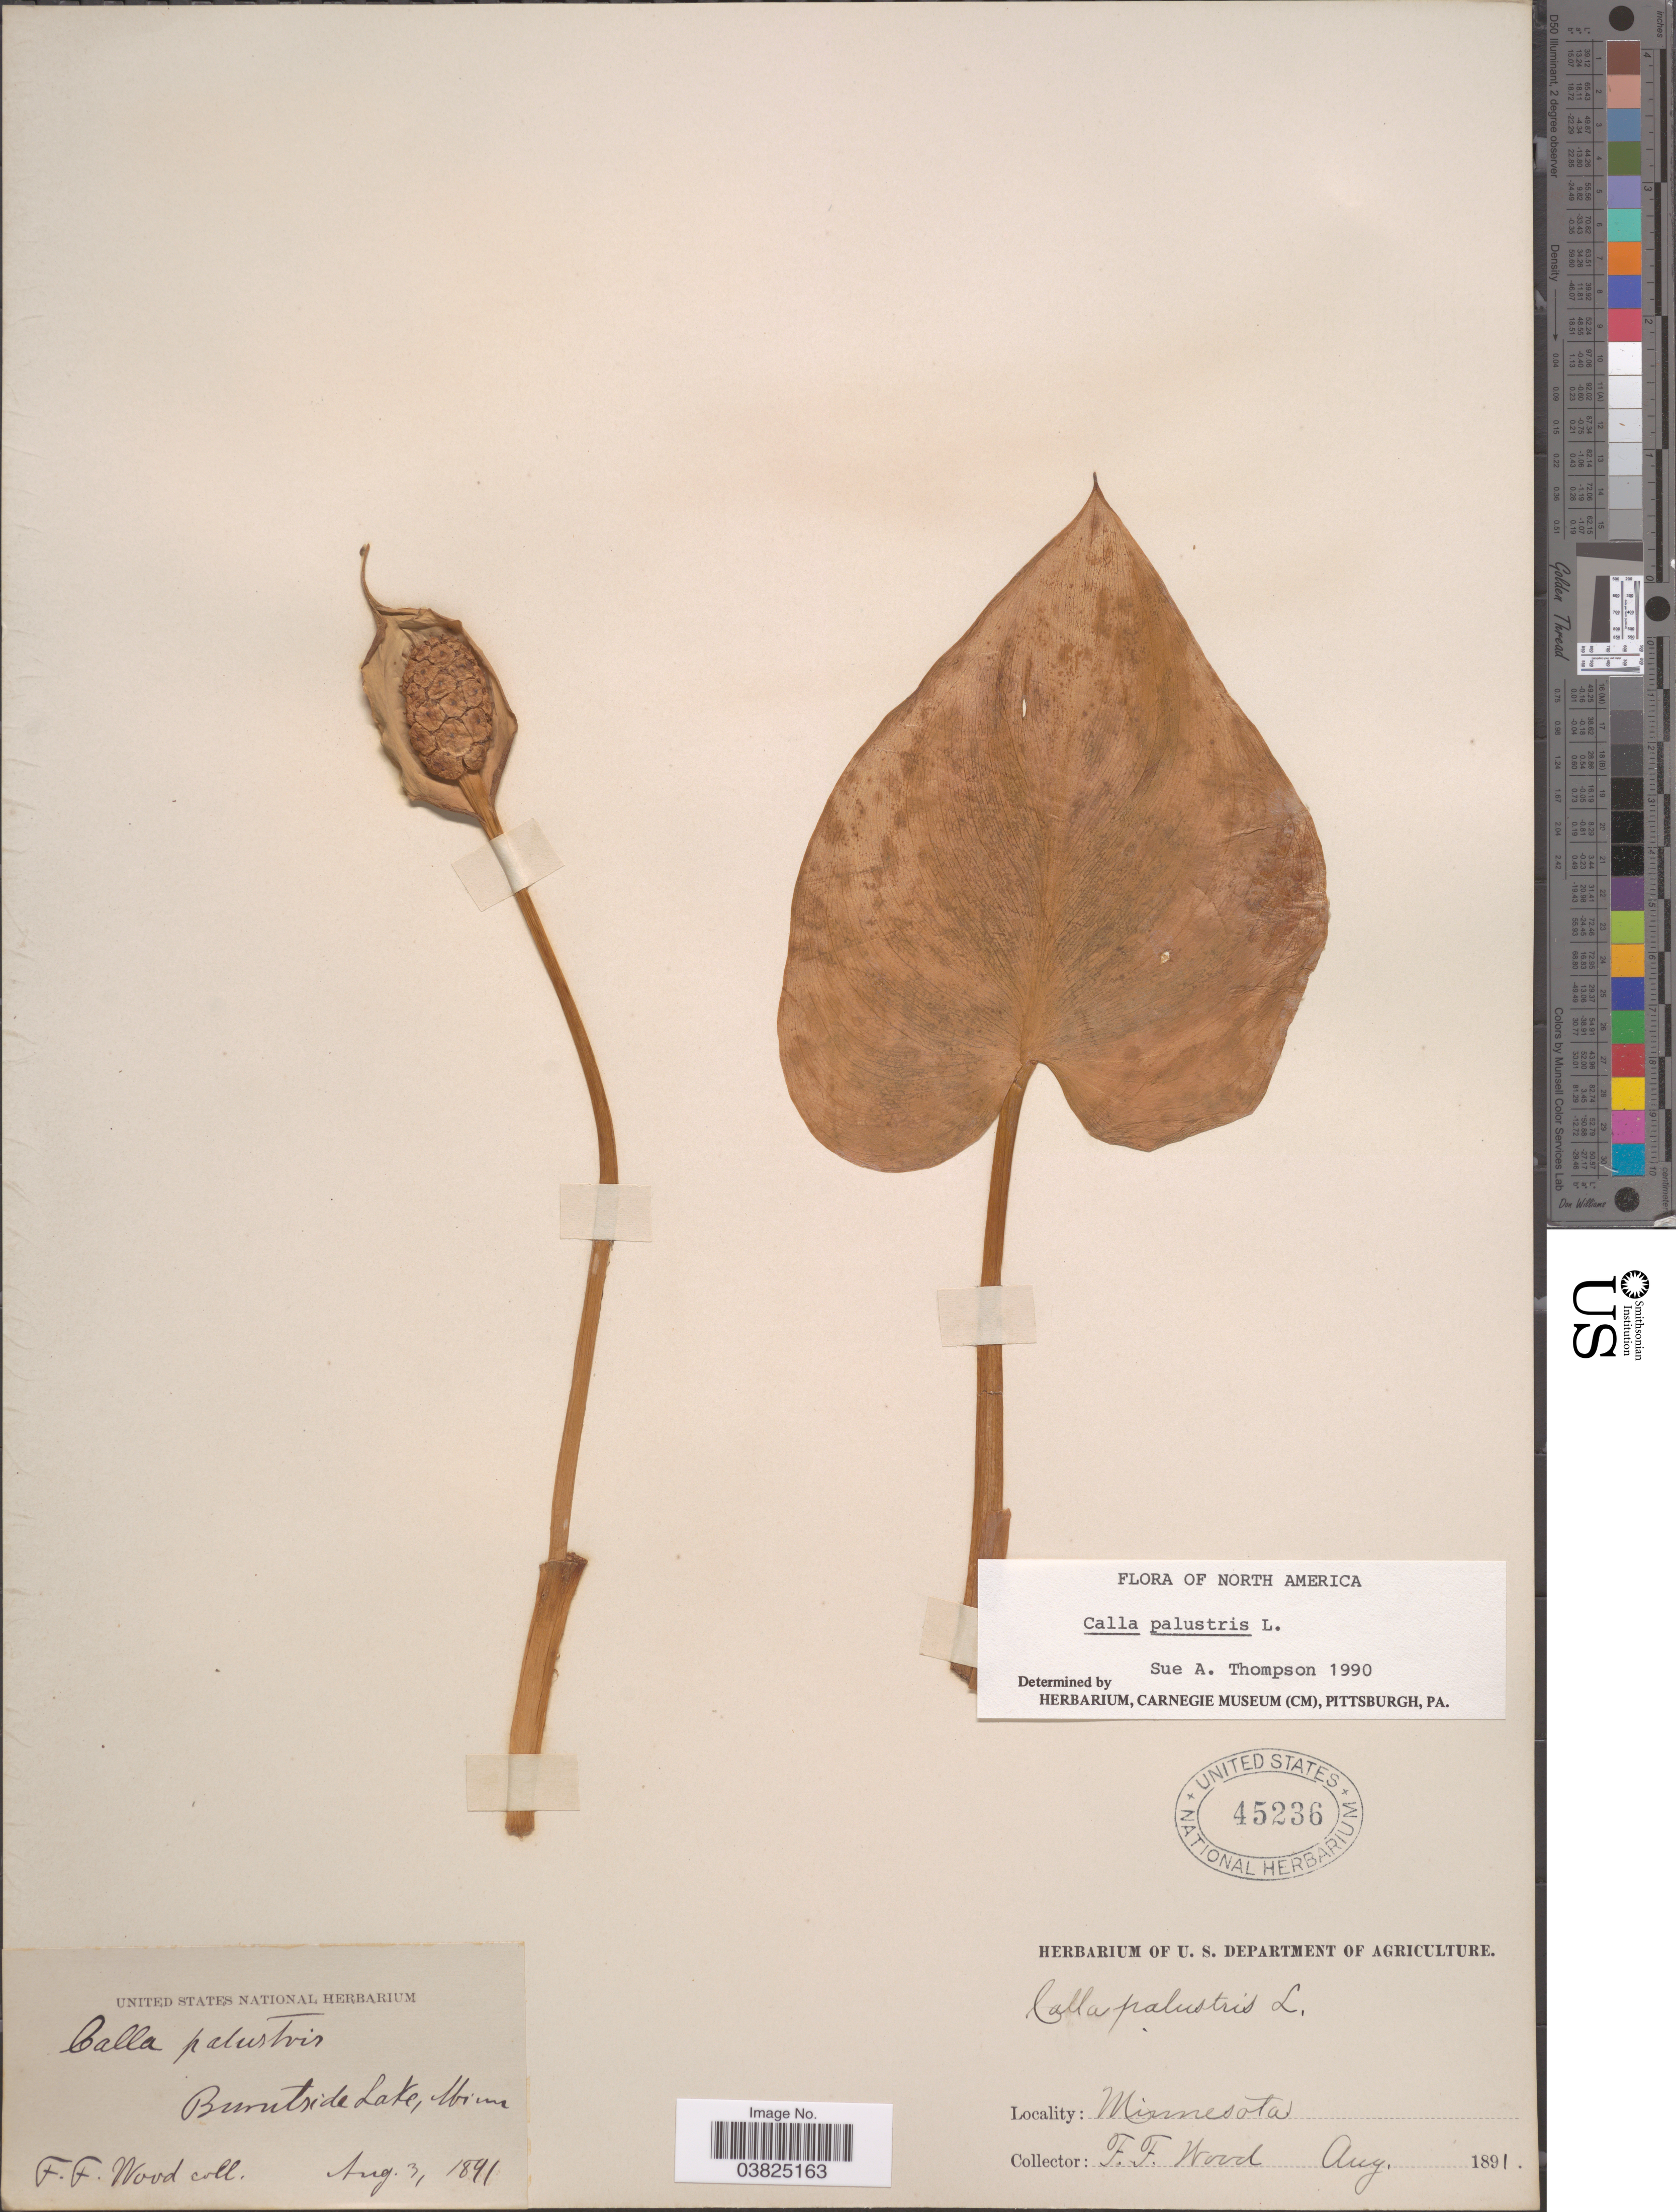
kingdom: Plantae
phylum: Tracheophyta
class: Liliopsida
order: Alismatales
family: Araceae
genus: Calla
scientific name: Calla palustris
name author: L.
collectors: F. Wood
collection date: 1891-08-03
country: United States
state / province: Minnesota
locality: Burntside Lake.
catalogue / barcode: US 45236